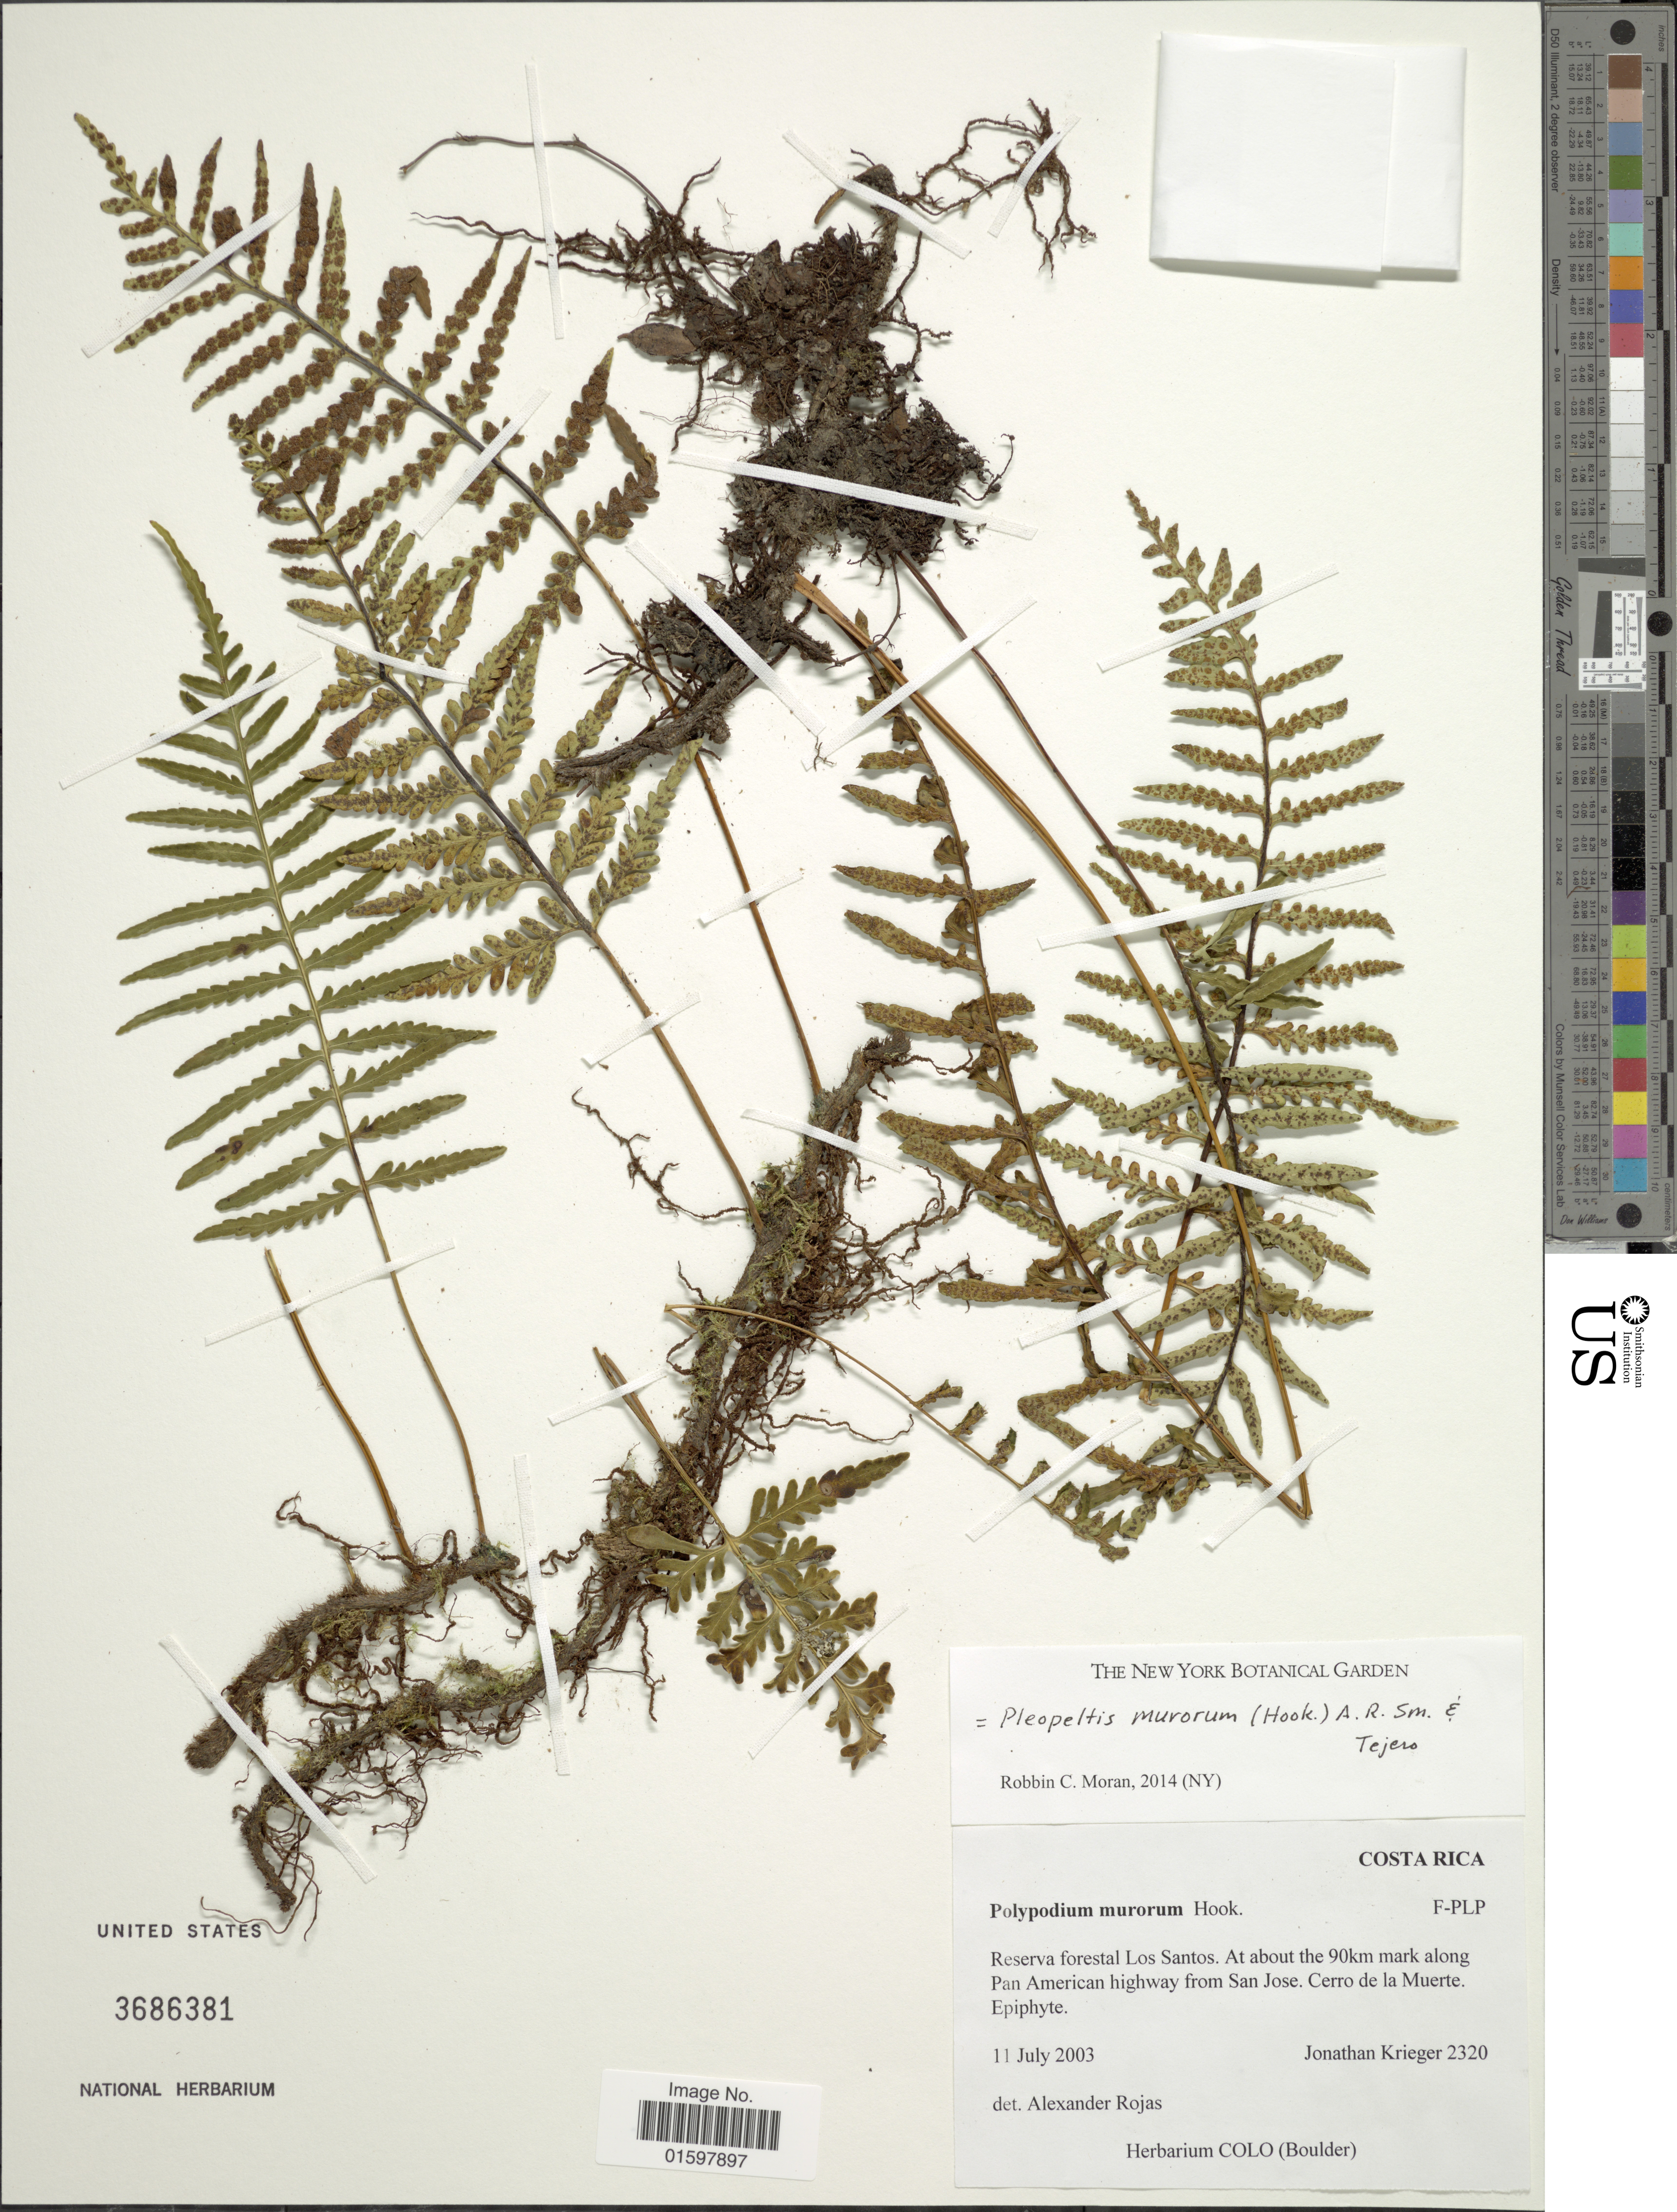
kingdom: Plantae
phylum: Tracheophyta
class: Polypodiopsida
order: Polypodiales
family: Polypodiaceae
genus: Pleopeltis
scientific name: Pleopeltis murorum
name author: (Hook.) A.R. Sm. & Tejero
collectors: J. Krieger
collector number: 2320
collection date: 2003-07-11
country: Costa Rica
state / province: San José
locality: Reserva forestal Los Santos. At about 90km mark along Pan American highway from San Jose. Cerro de la Muerte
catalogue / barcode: US 3686381